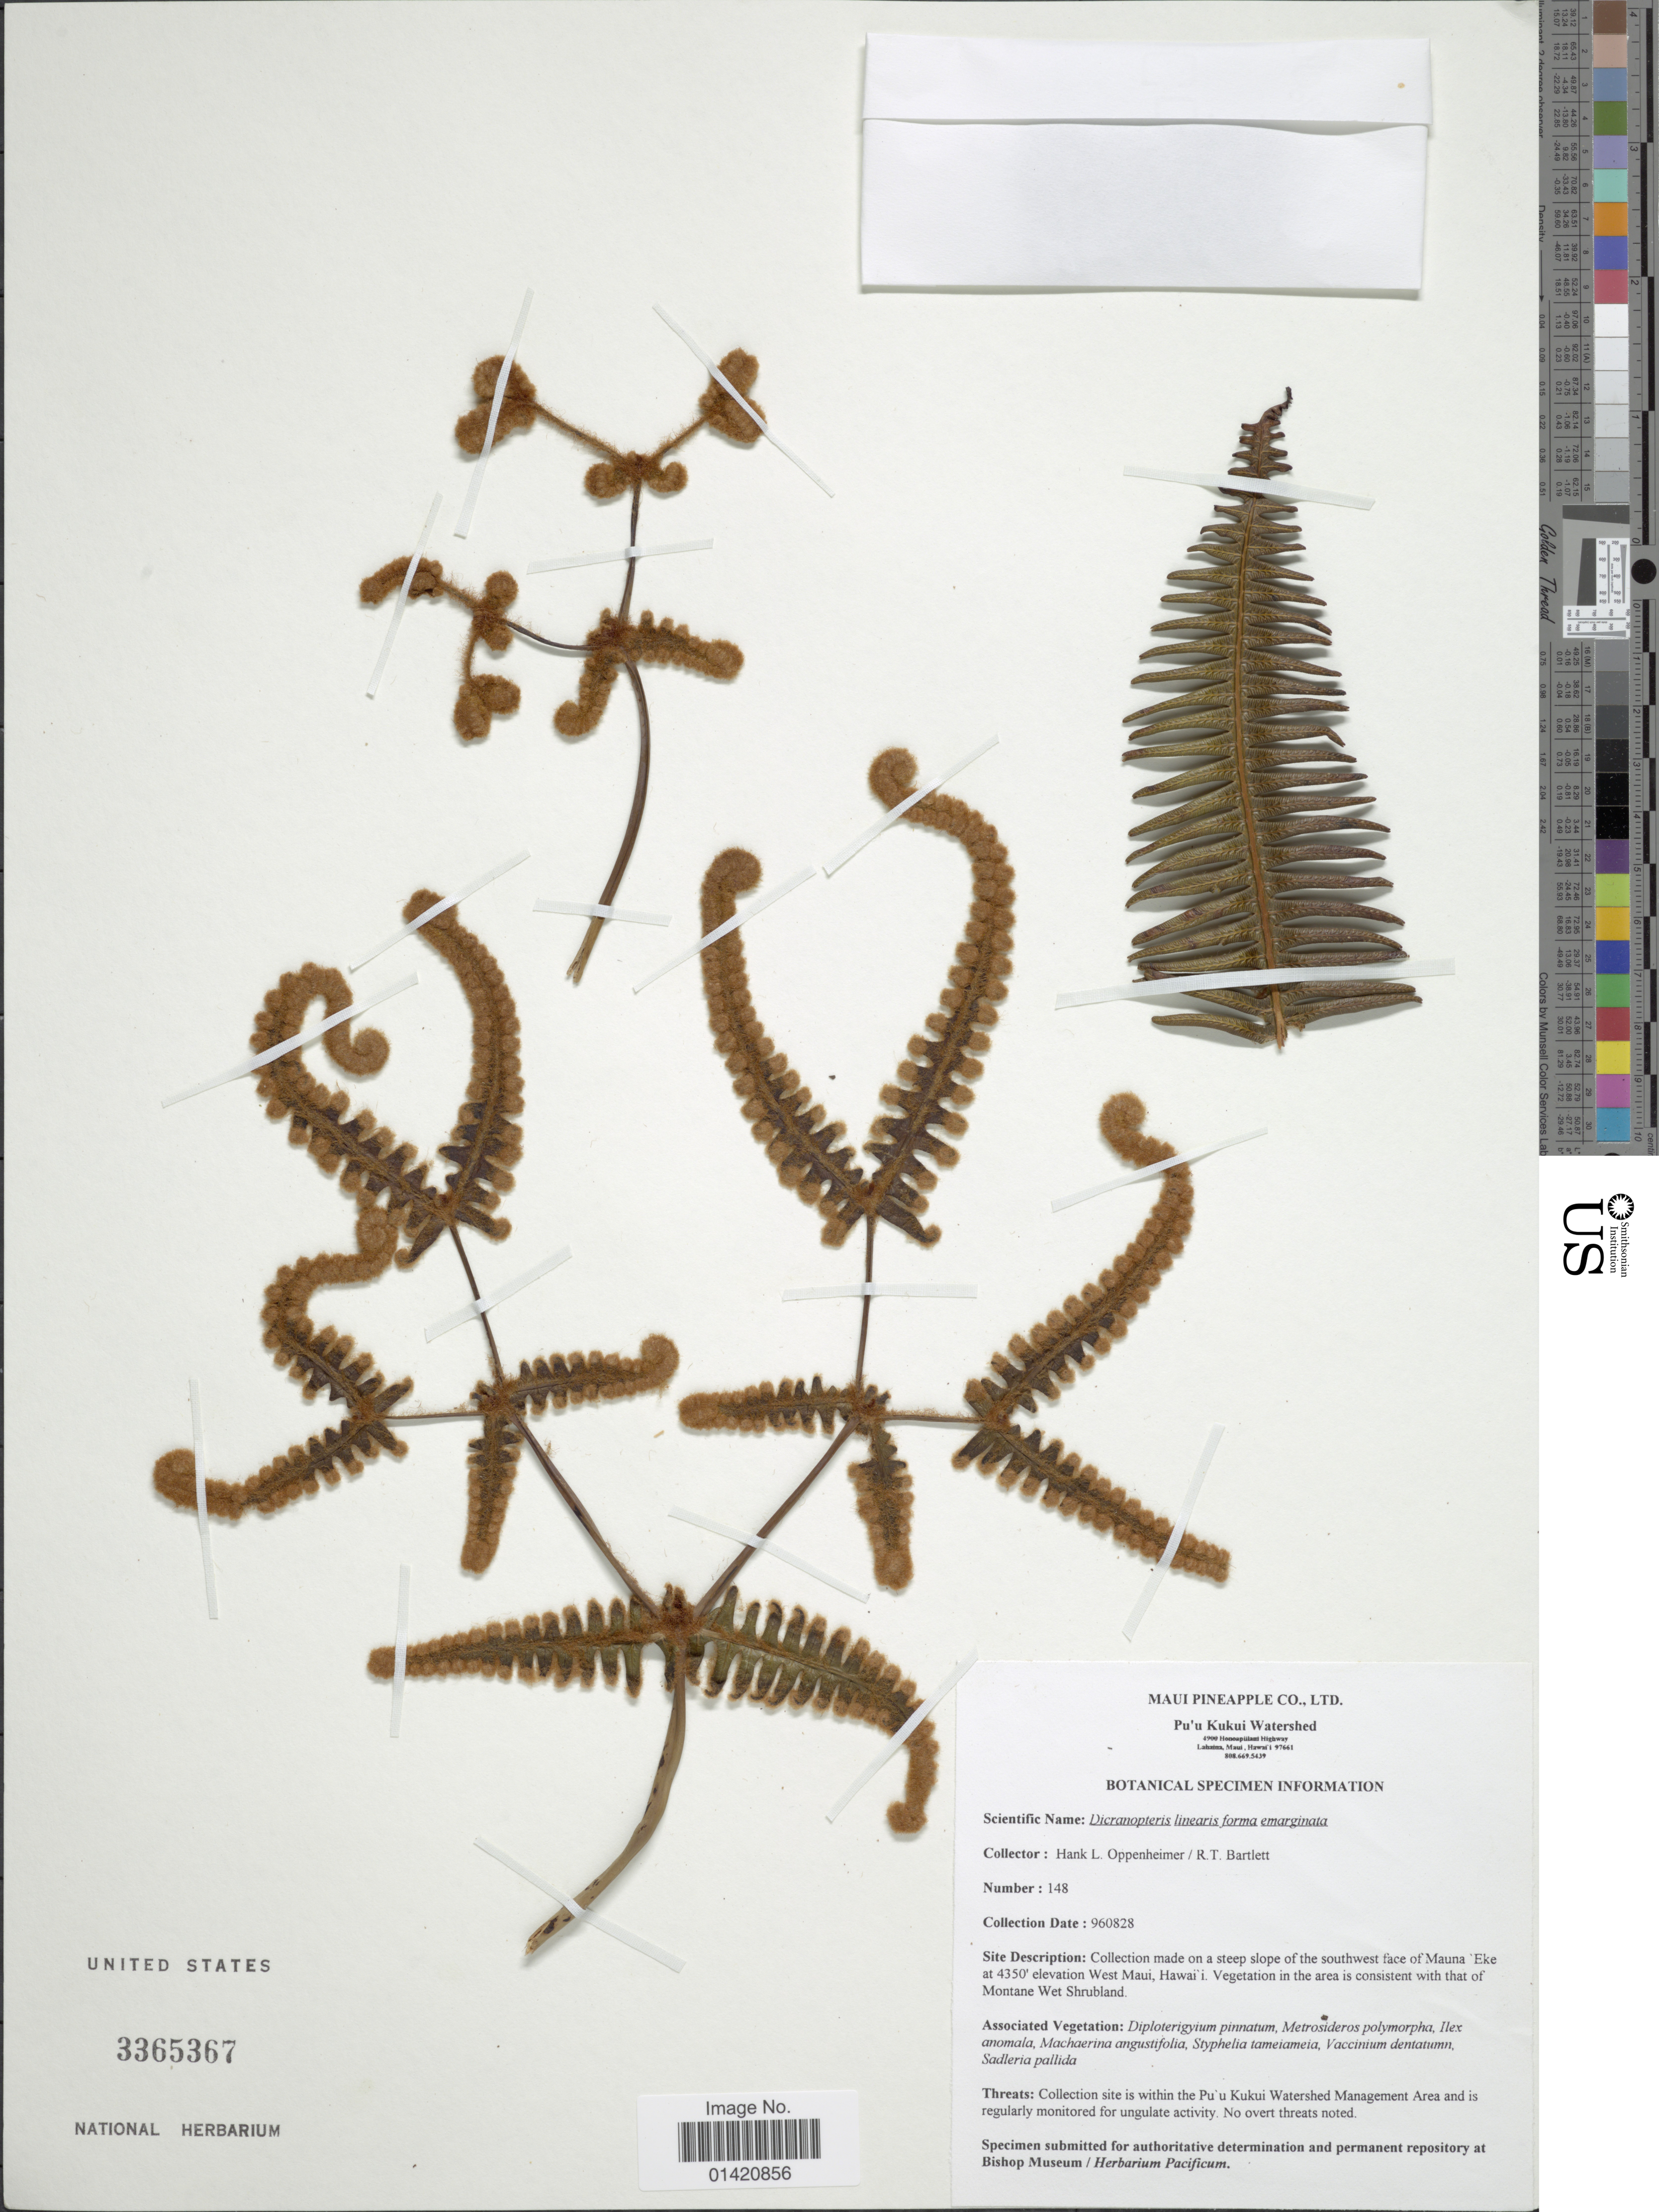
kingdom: Plantae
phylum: Tracheophyta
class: Polypodiopsida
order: Gleicheniales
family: Gleicheniaceae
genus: Dicranopteris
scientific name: Dicranopteris linearis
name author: (Burm. f.) Underw.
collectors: H. L. Oppenheimer & R. Bartlett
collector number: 148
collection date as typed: Transcribed d/m/y: 28/8/96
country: United States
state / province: Hawaii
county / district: Maui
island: Maui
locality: On a steep slope slope of the southwest face of mauna 'Eke West Maui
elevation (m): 1326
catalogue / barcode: US 3365367